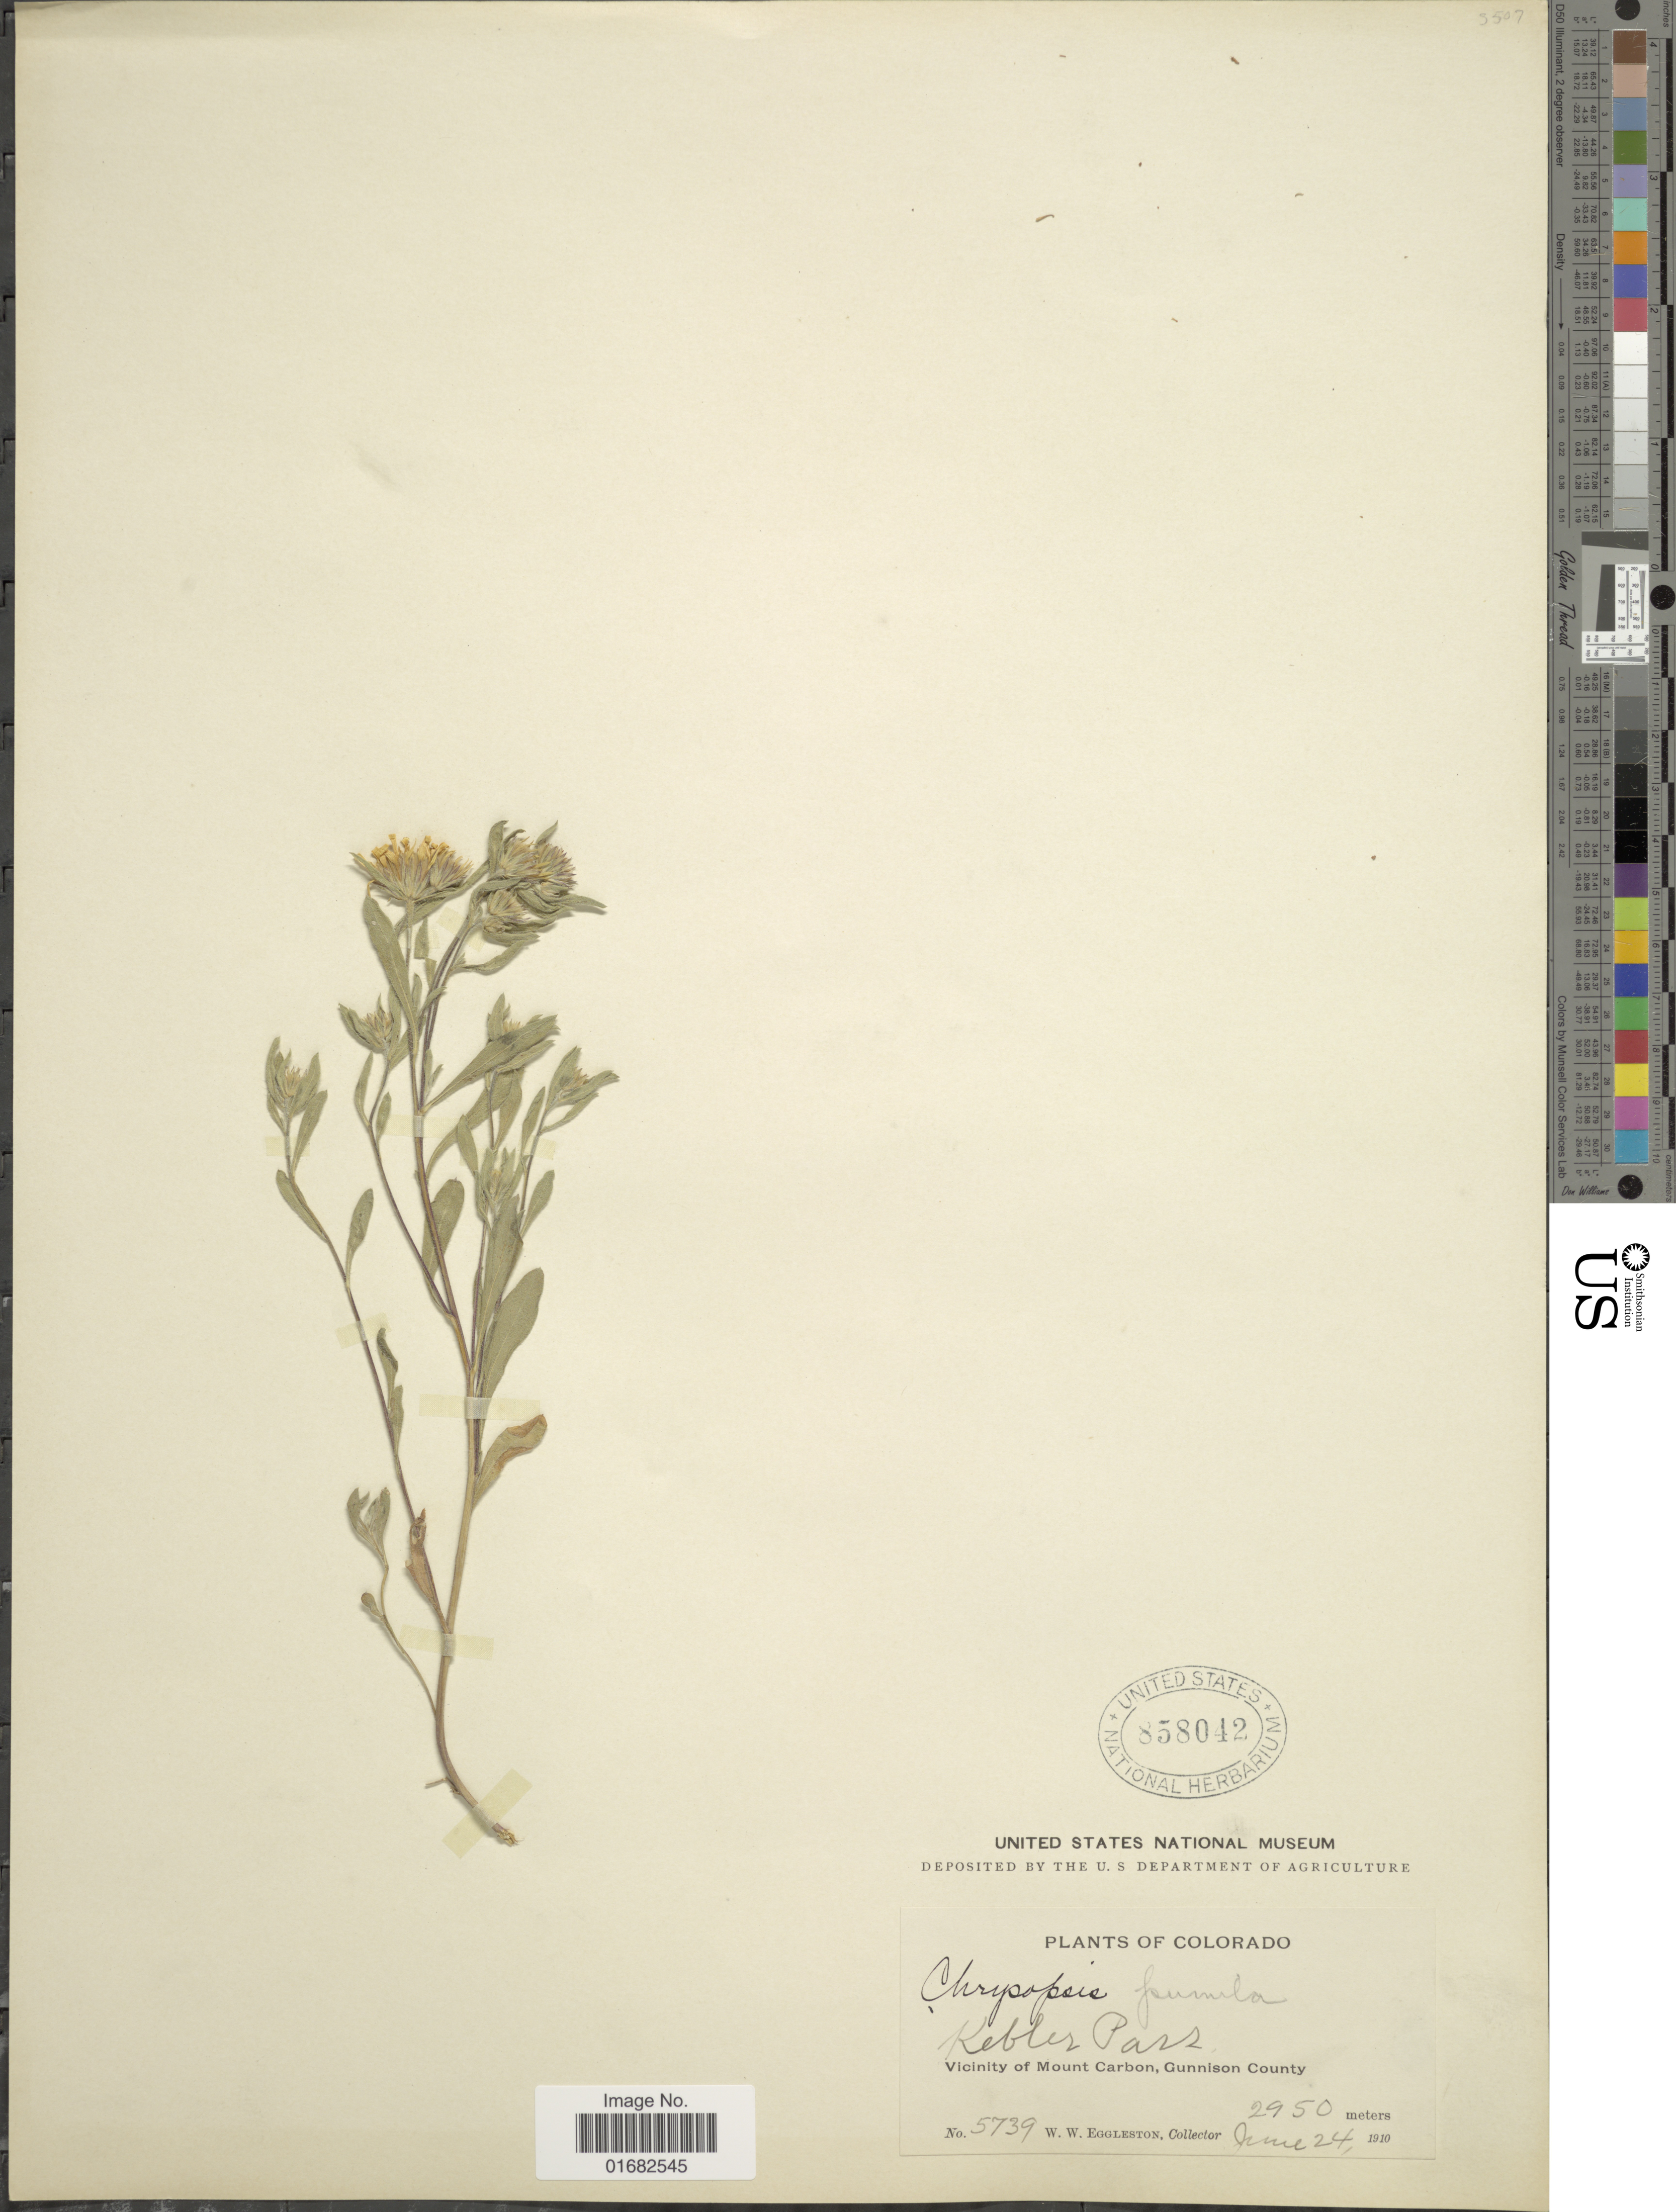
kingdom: Plantae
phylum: Tracheophyta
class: Magnoliopsida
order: Asterales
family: Asteraceae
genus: Heterotheca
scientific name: Heterotheca pumila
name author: (Greene) Semple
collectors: W. W. Eggleston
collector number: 5739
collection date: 1910-06-24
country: United States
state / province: Colorado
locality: Vicinity of Mount Carbon, Gunnison County. Kebler Pass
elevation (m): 2950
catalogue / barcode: US 858042